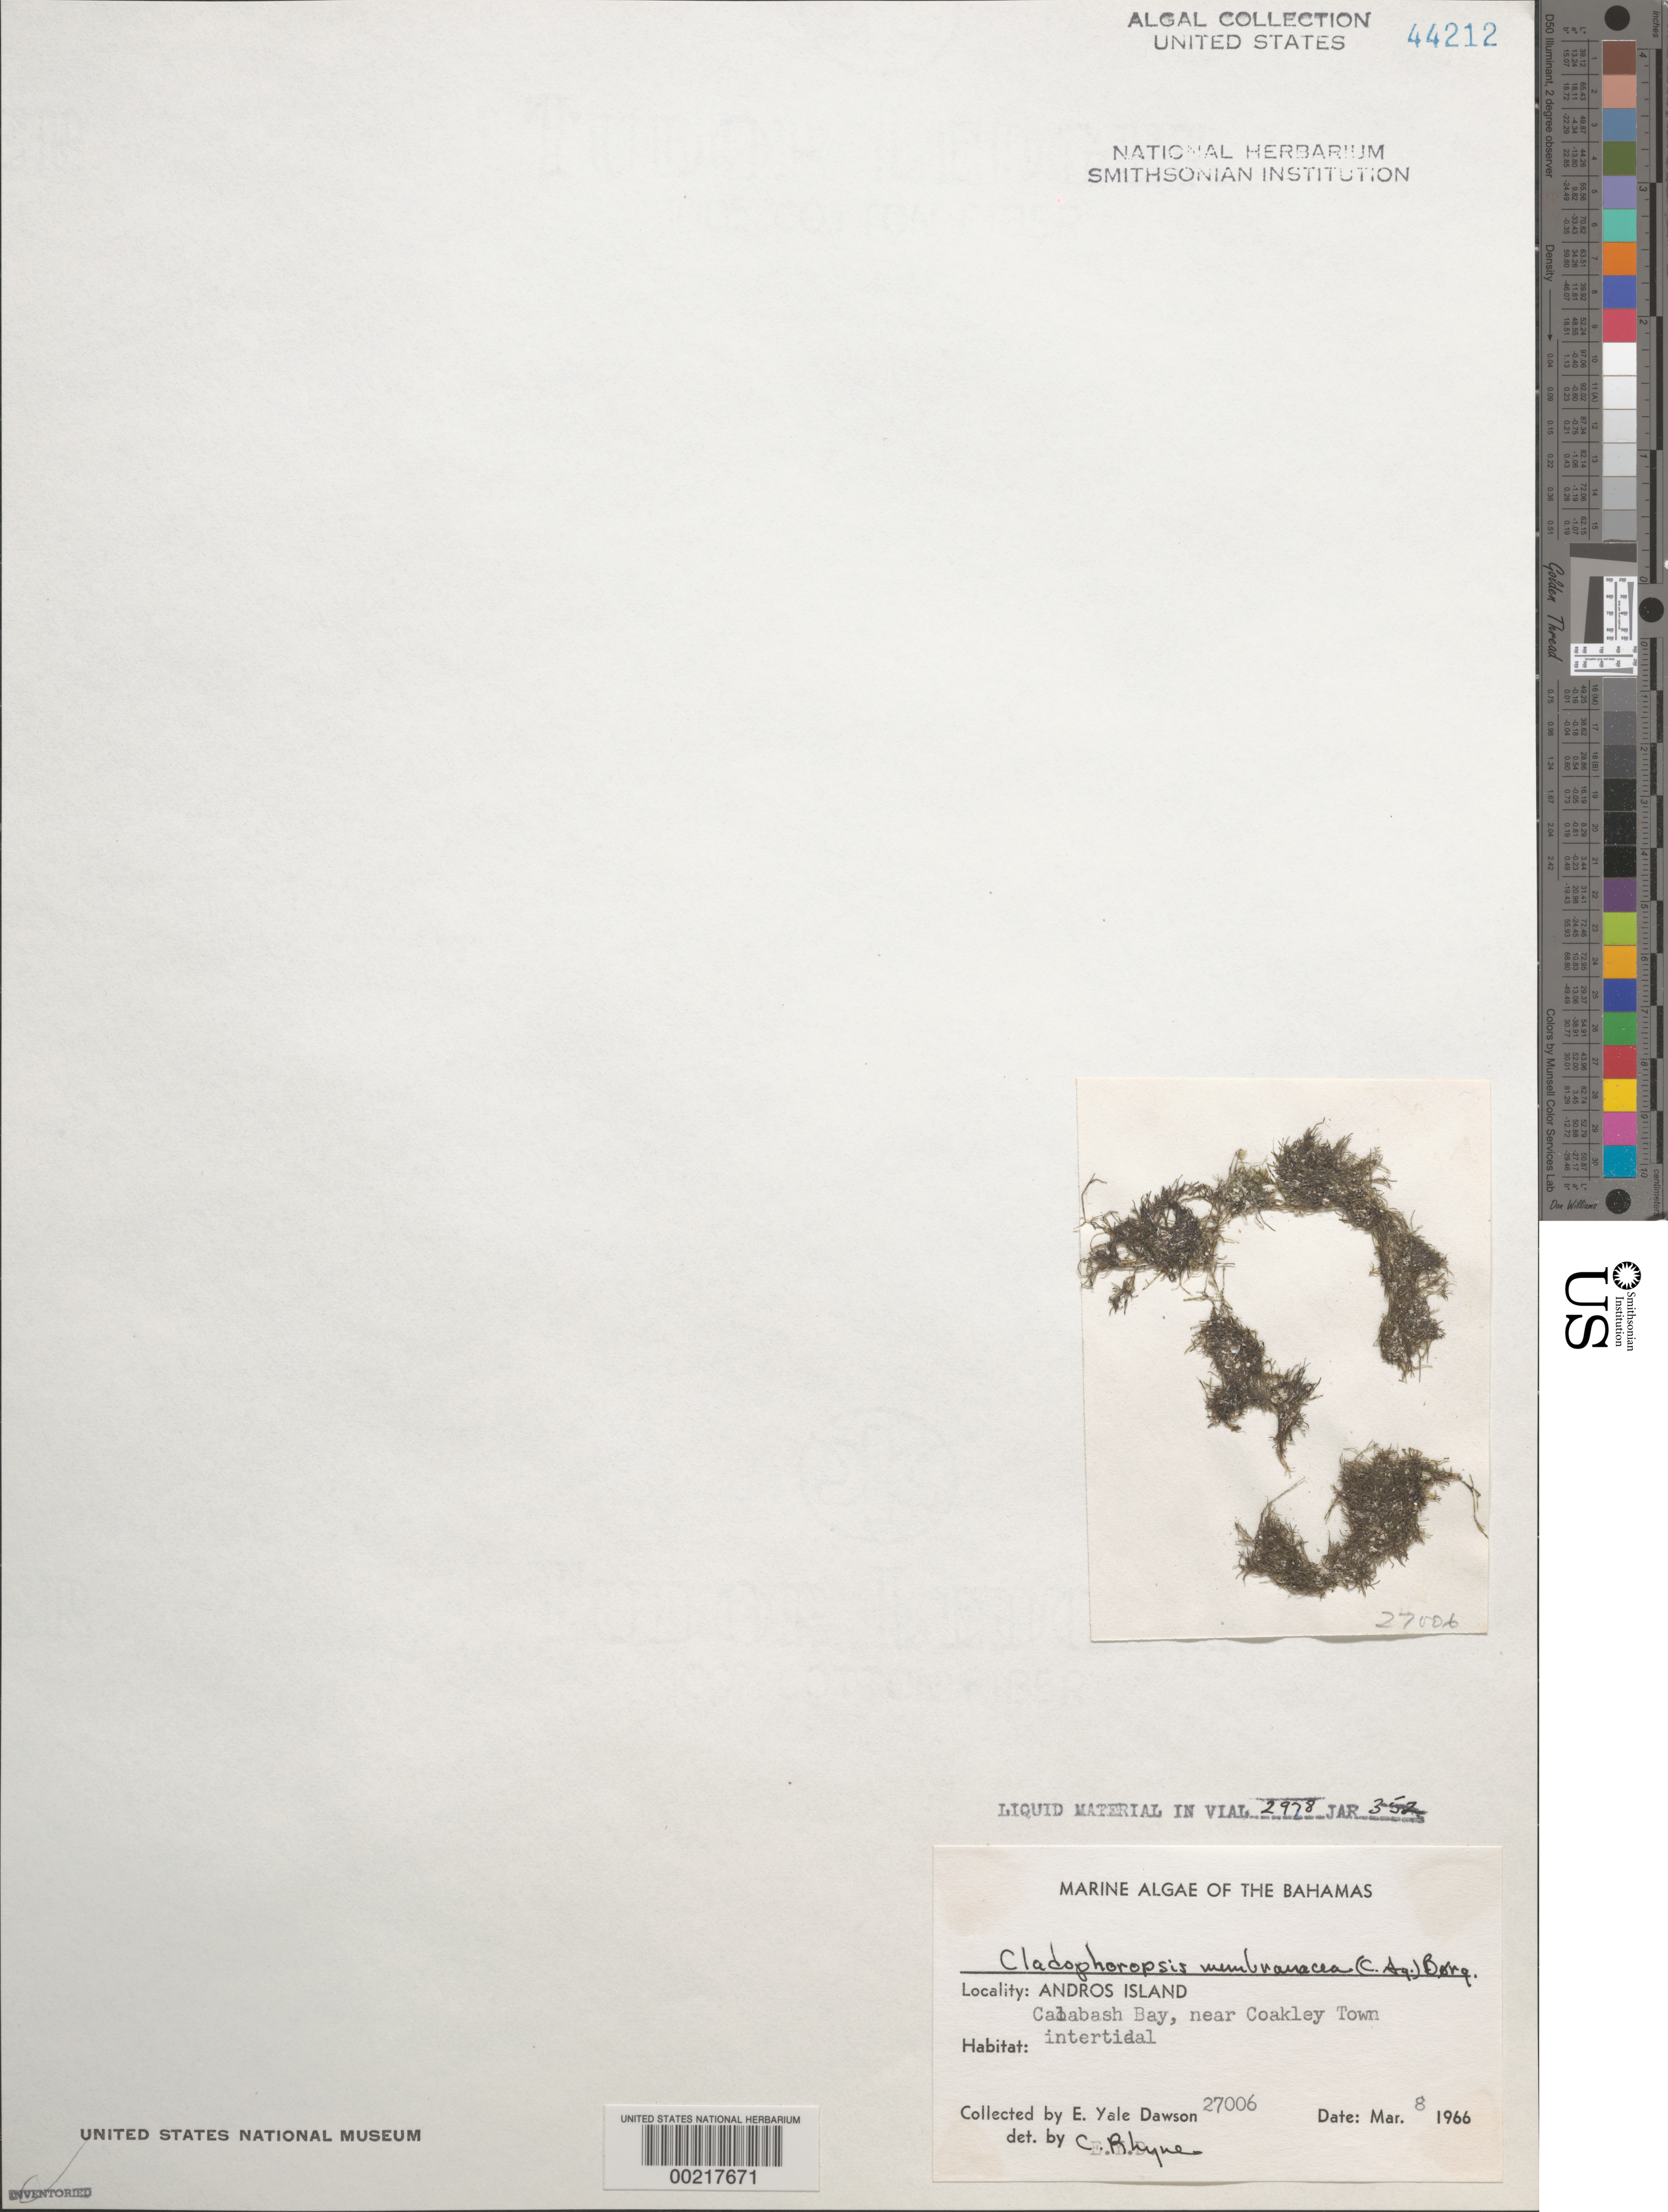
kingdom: Plantae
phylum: Chlorophyta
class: Ulvophyceae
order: Siphonocladales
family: Boodleaceae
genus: Cladophoropsis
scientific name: Cladophoropsis membranacea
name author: (Hofman-Bang) Børgesen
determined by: Rhyne, C. F.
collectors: E. Y. Dawson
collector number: EYD 27006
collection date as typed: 08 Mar 1966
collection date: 1966-03-08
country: Bahamas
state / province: Andros Island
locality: Calabash bay, near coakley town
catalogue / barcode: US 44212